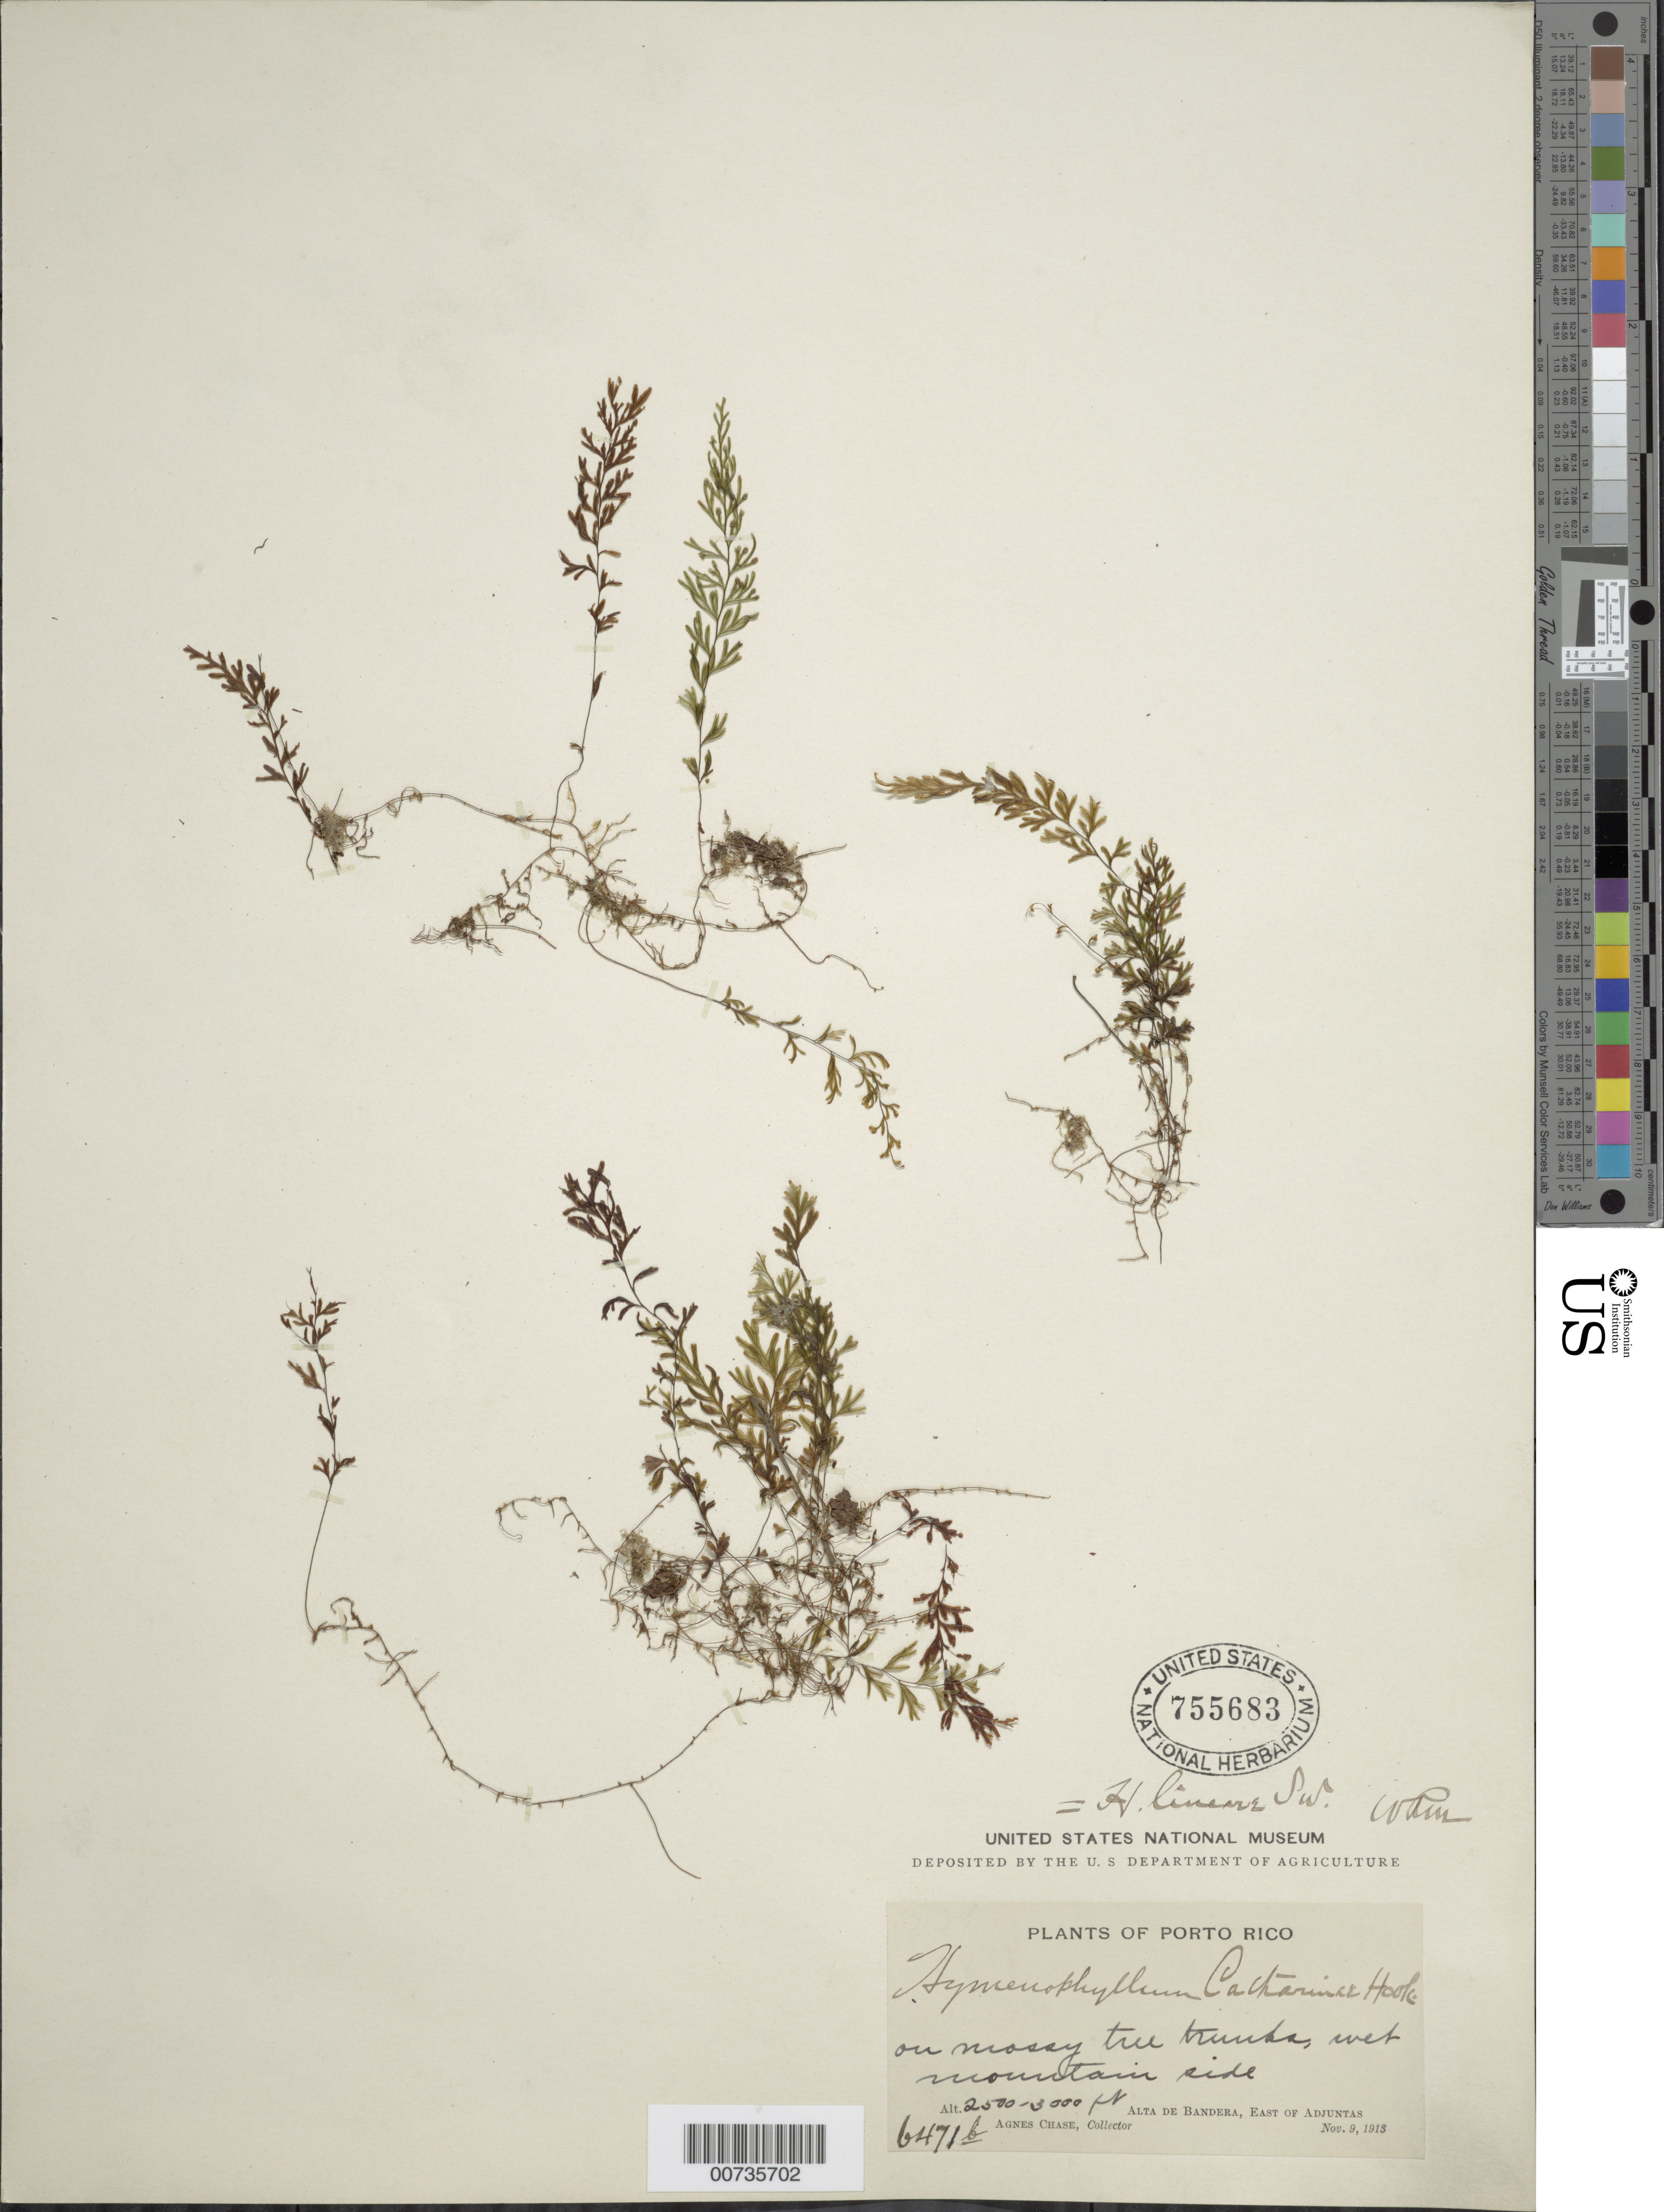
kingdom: Plantae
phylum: Tracheophyta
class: Polypodiopsida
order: Hymenophyllales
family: Hymenophyllaceae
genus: Hymenophyllum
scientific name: Hymenophyllum lineare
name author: (Sw.) Sw.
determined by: Maxon, W. R.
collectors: A. Chase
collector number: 6471b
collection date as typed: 09 Nov 1913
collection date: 1913-11-09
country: Puerto Rico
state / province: Adjuntas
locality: Alta de Bandera, E of Adjuntas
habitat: On mossy tree trunks, wet mountain side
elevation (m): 700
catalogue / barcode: US 755683